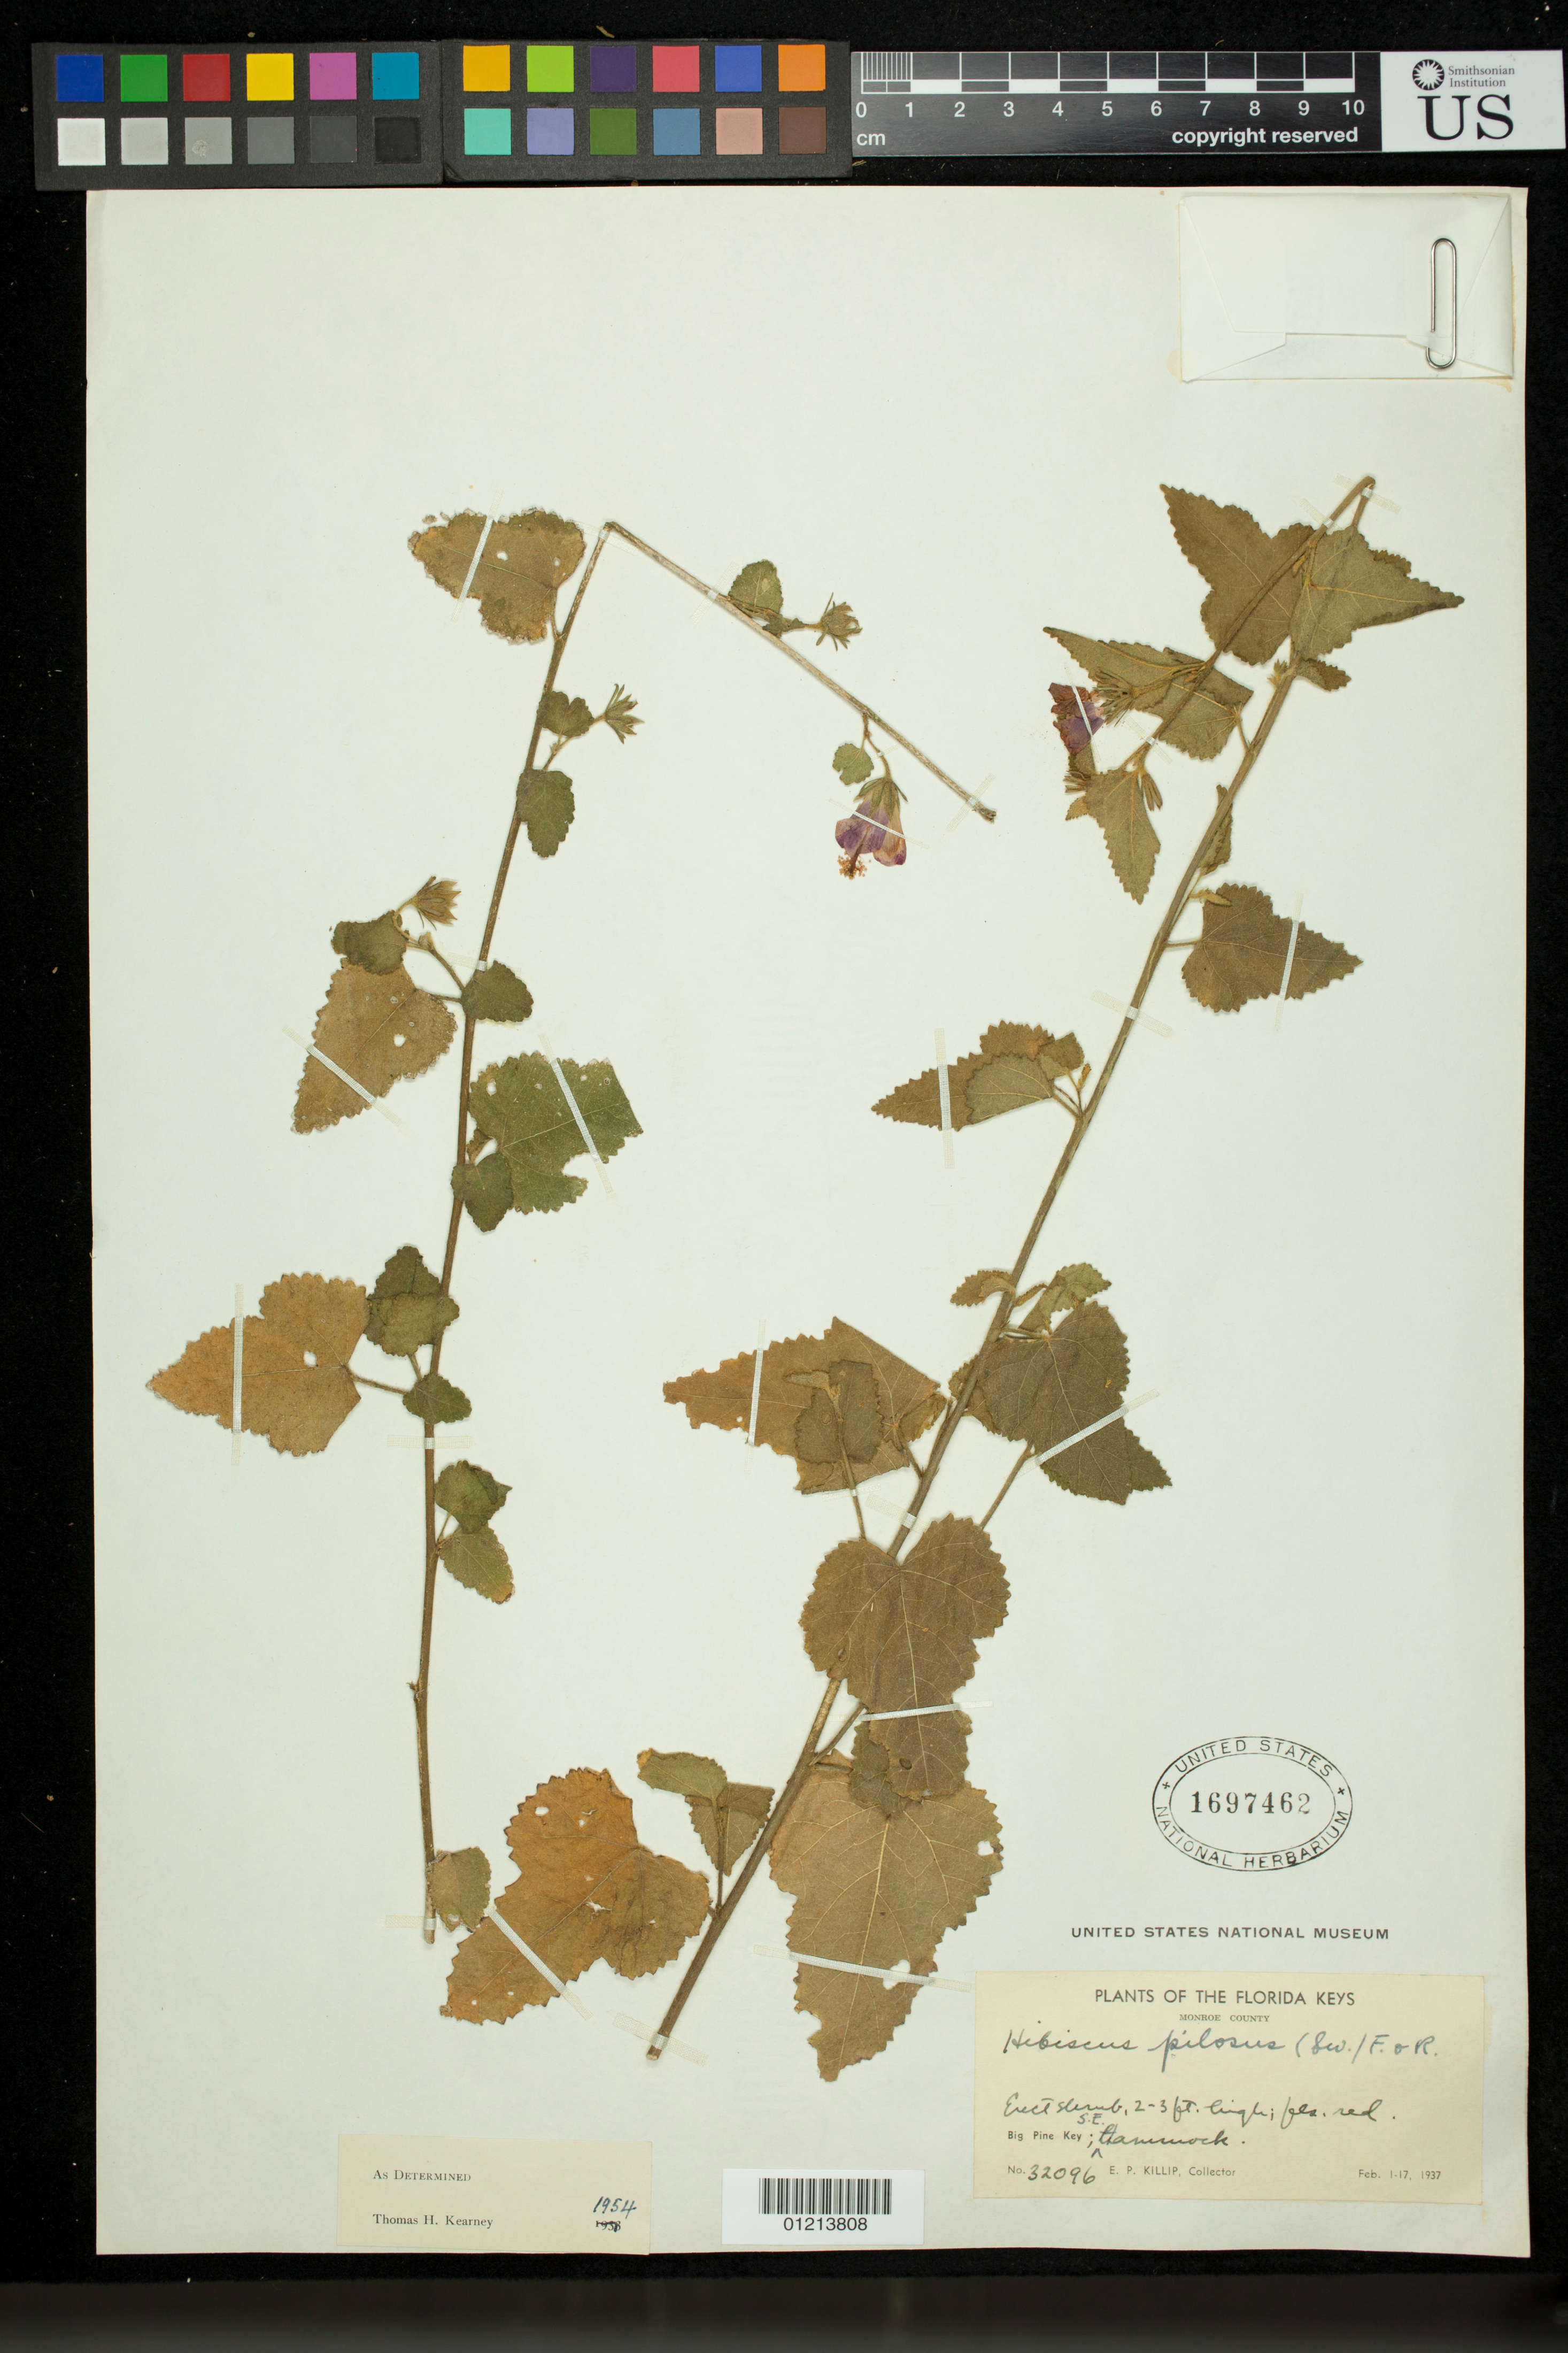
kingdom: Plantae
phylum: Tracheophyta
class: Magnoliopsida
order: Malvales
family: Malvaceae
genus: Hibiscus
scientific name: Hibiscus pilosus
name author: (Sw.) Fawc. & Rendle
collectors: E. P. Killip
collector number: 32096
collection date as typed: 01 Feb 1937 to 17 Feb 1937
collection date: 1937-02-01/1937-02-17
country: United States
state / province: Florida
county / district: Monroe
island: Big Pine Key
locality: Florida Keys. Monroe County. Big Pine Key; S.E. Hammock.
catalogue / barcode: US 1697462